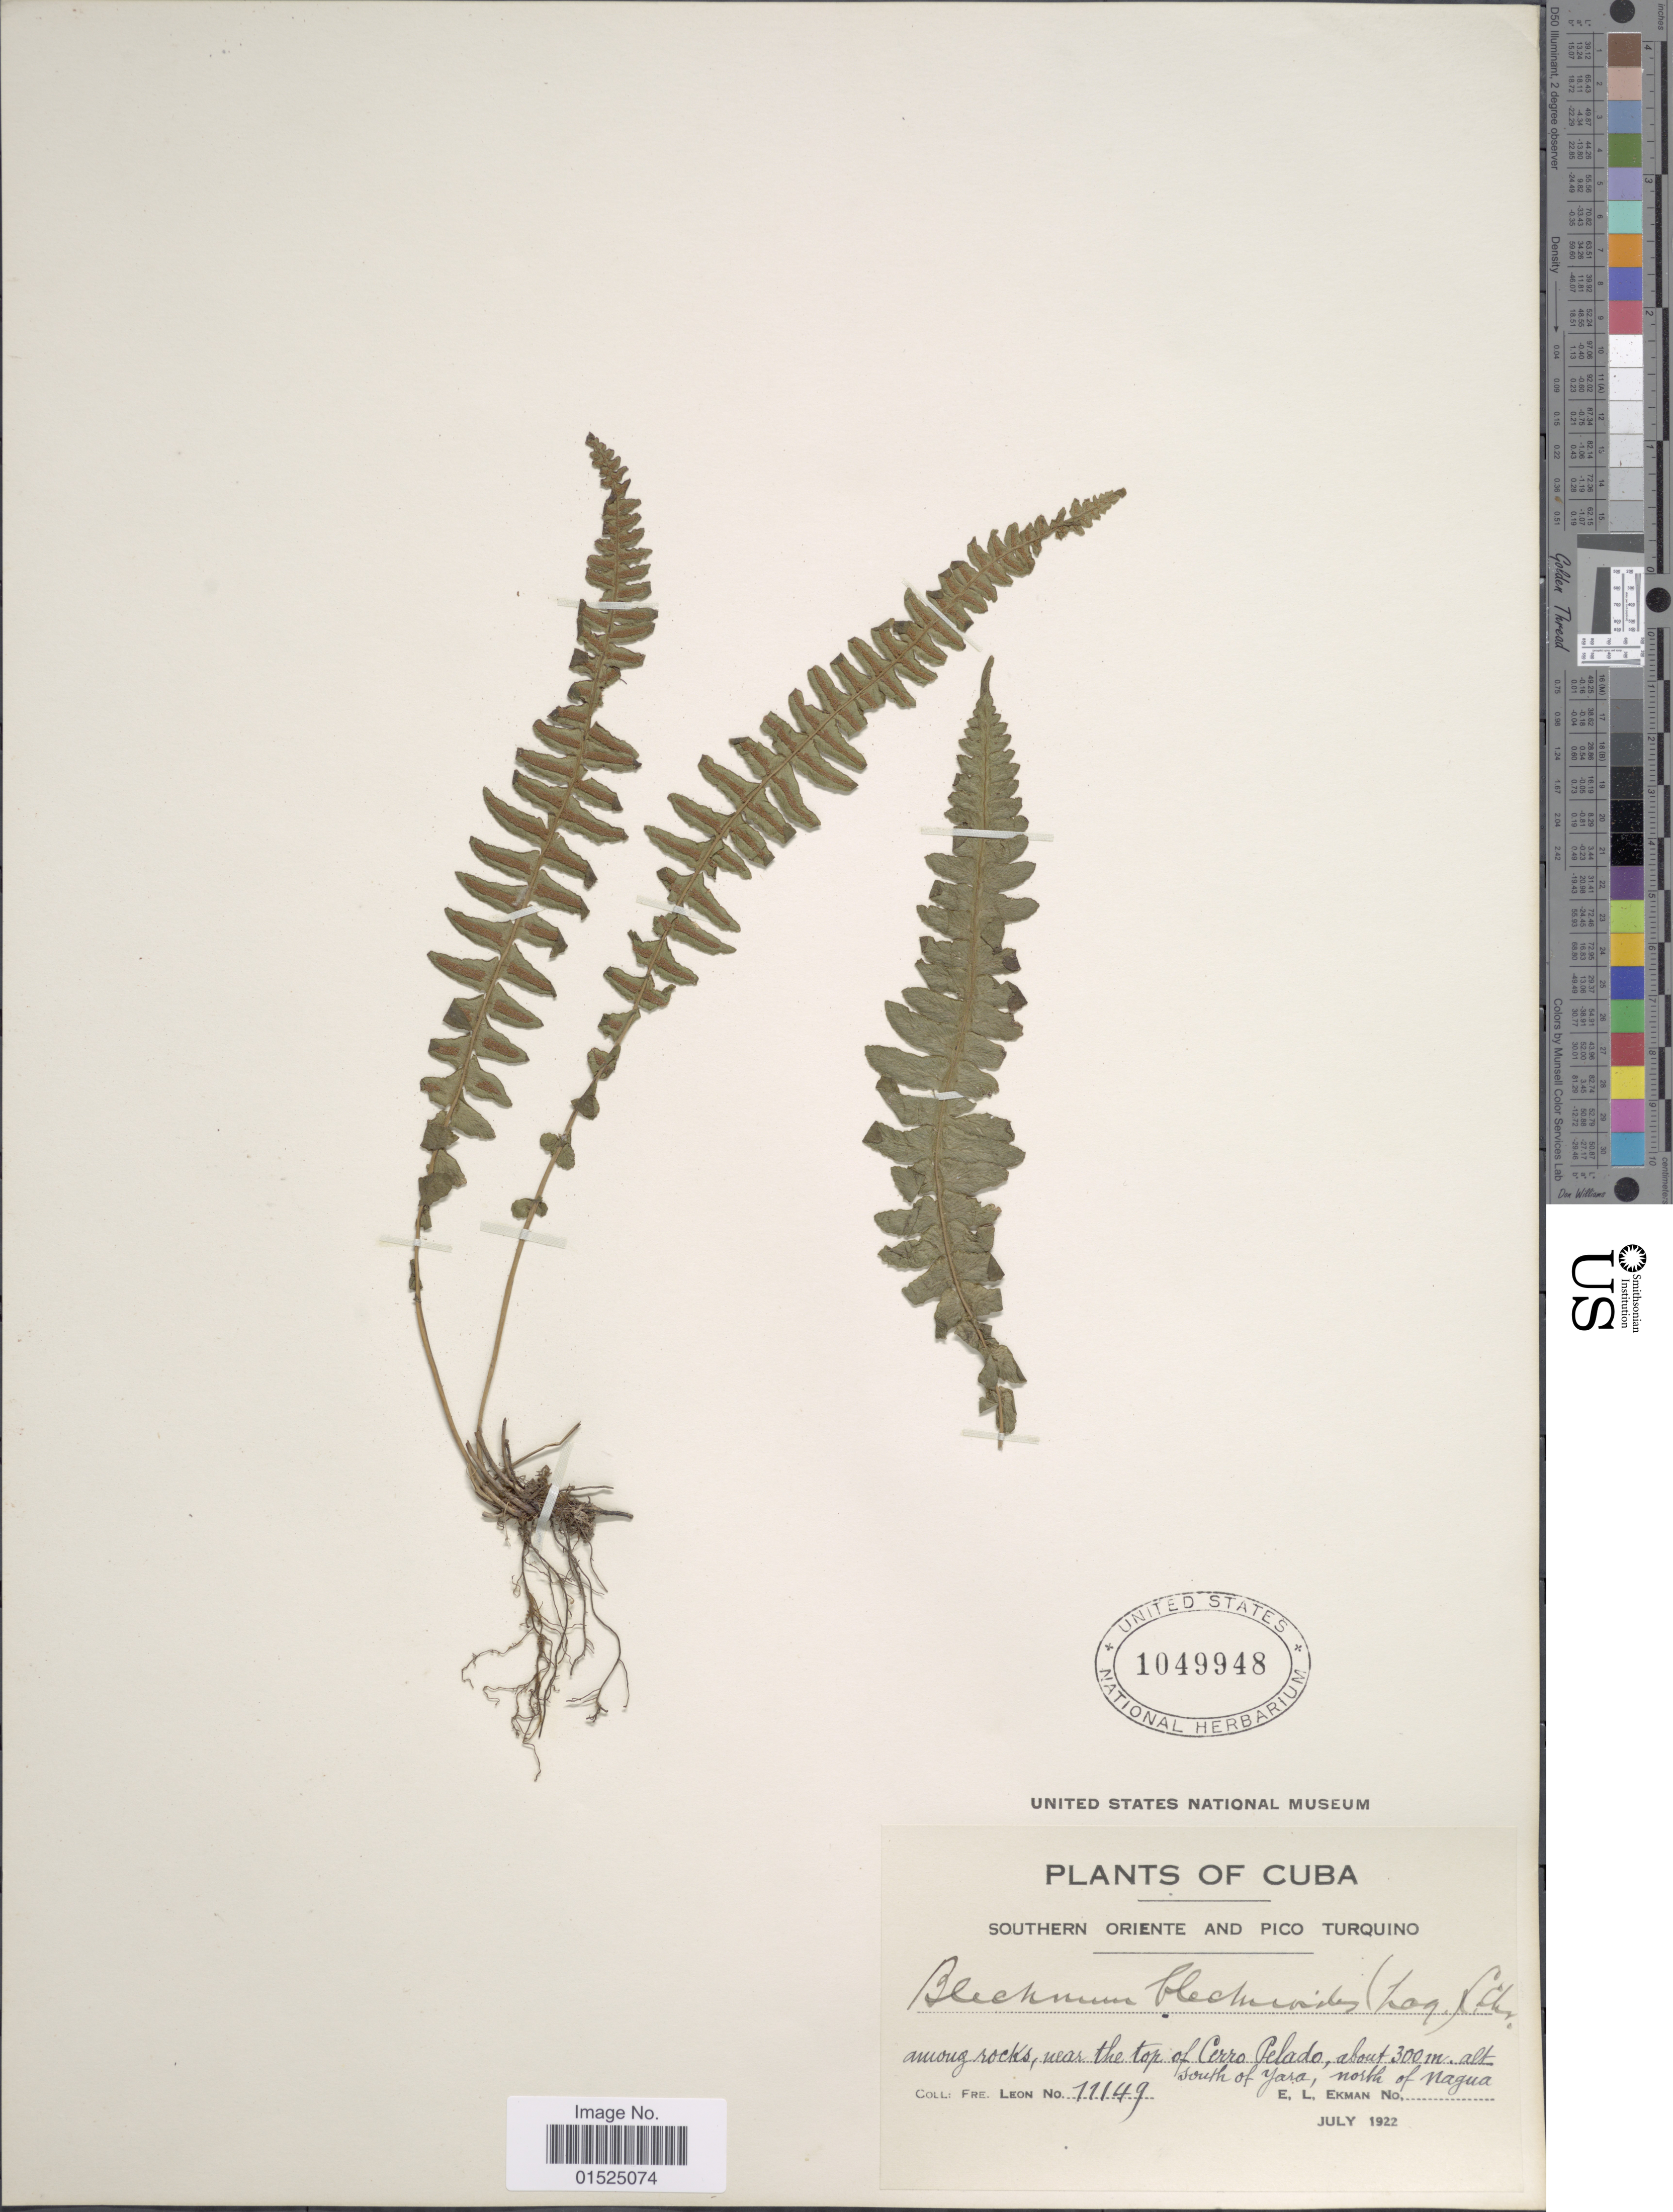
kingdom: Plantae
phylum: Tracheophyta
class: Polypodiopsida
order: Polypodiales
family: Blechnaceae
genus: Blechnum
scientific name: Blechnum unilaterale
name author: Sw.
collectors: E. L. Ekman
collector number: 11149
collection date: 1922-07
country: Cuba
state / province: Oriente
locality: Southern Oriente and Pico Turquino, among rocks, near the top of Cerro Pelado, south of Yasa, north of Nagua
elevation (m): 300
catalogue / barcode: US 1049948